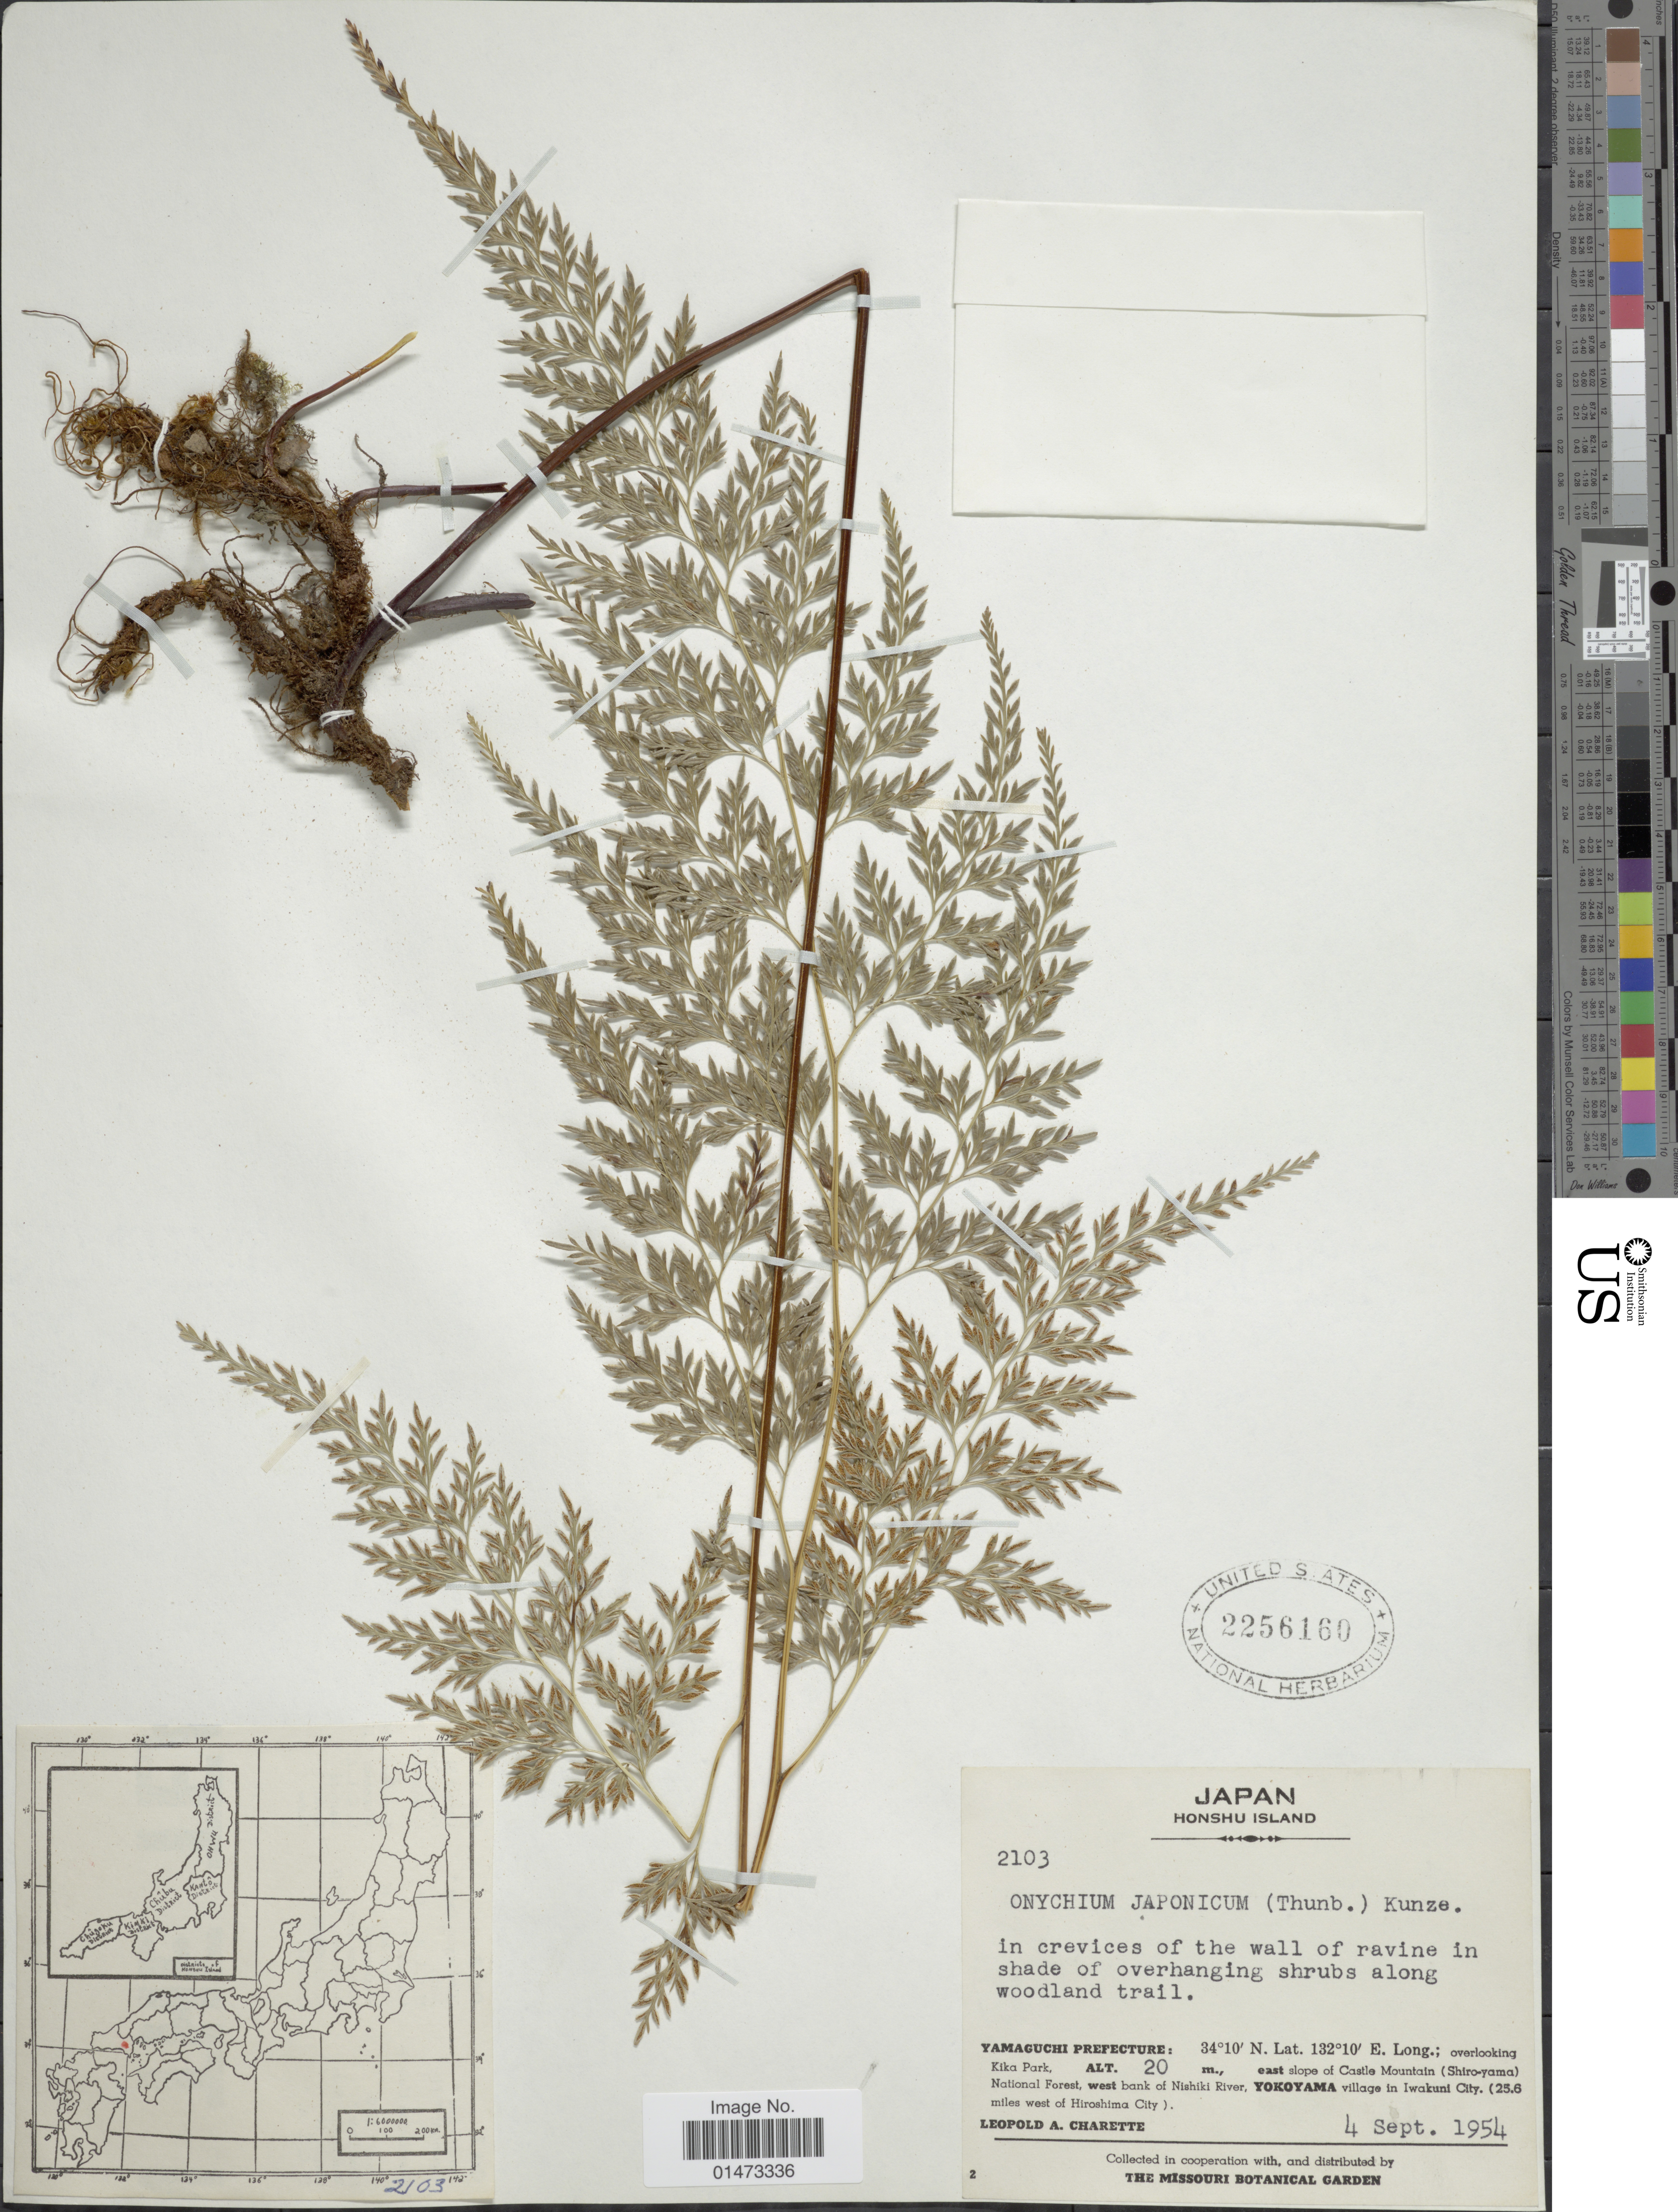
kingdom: Plantae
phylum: Tracheophyta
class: Polypodiopsida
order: Polypodiales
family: Pteridaceae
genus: Onychium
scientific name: Onychium japonicum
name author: (Thunb.) Kunze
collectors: L. A. Charette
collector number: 2103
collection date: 1954-09-04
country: Japan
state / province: Yamaguti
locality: Honshu Island, along wooded trail, Yamaguchi Prefecture: overlooking Kika Park, east slope of Castle Mountain (Shiro-yama) National Forest, west bank of Nishiki River, Yokoyama village in Iwakuni City (25.6 miles west of Hiroshima City).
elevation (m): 20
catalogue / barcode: US 2256160